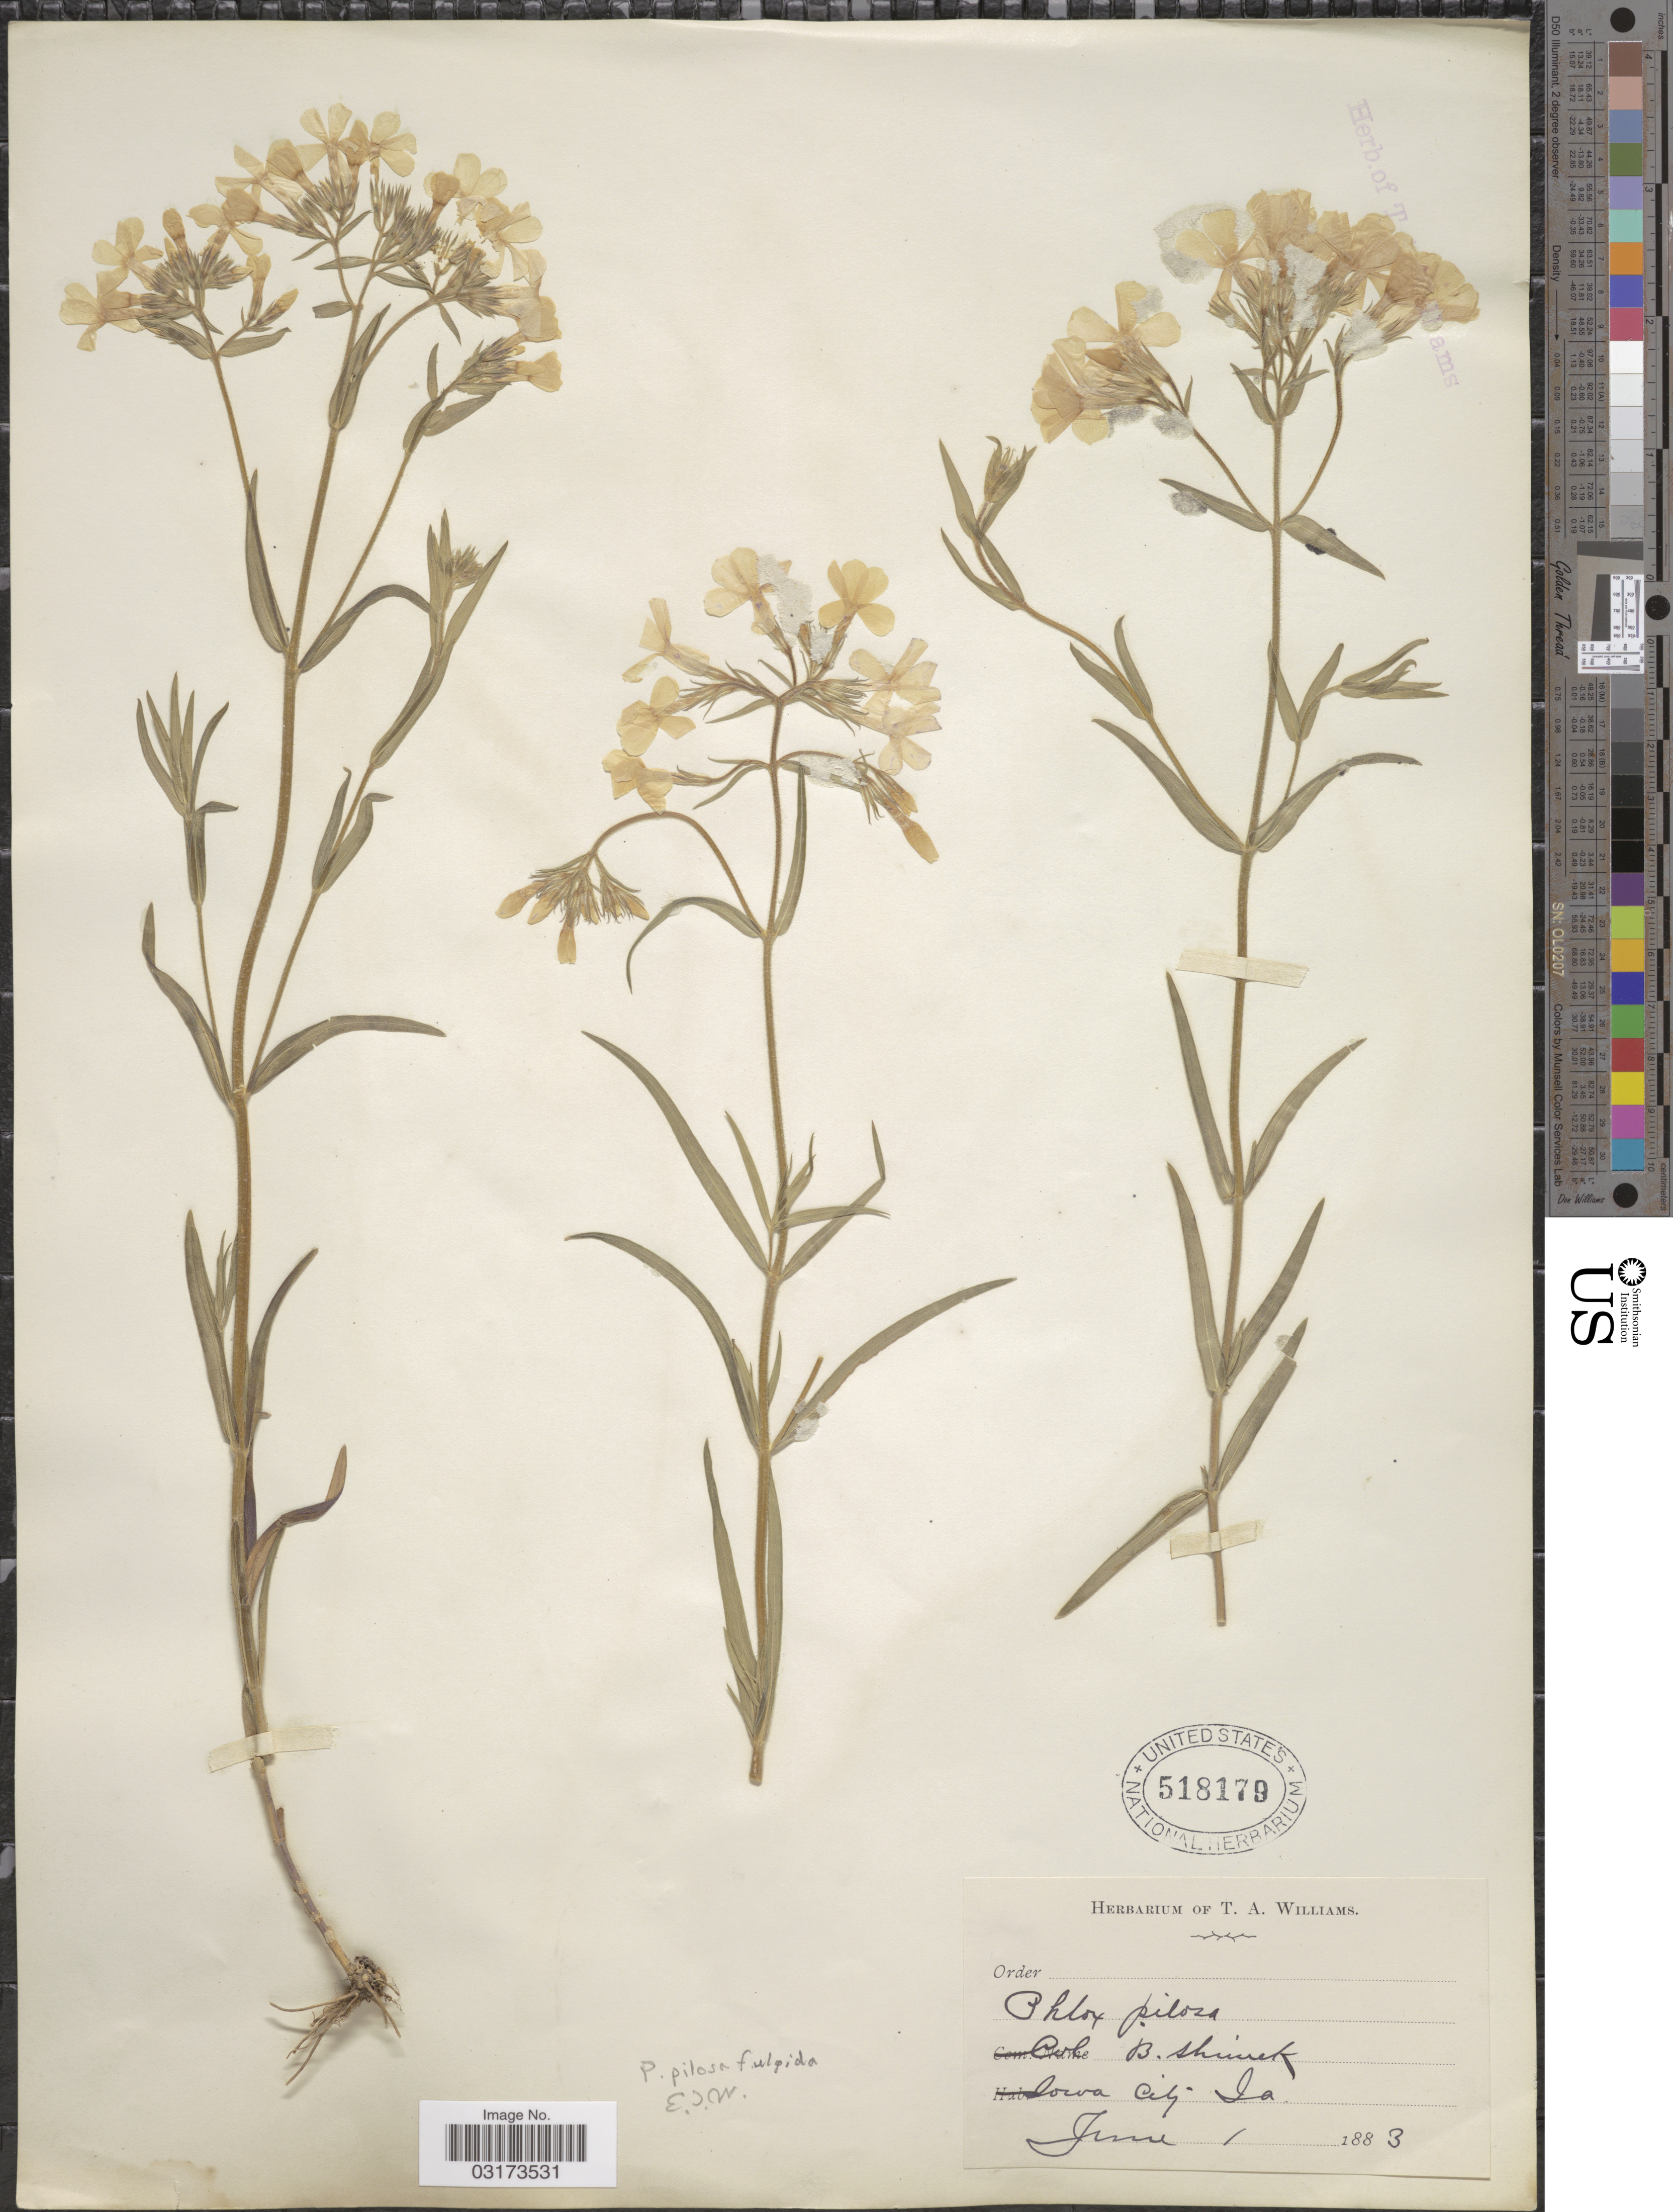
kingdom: Plantae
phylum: Tracheophyta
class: Magnoliopsida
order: Ericales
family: Polemoniaceae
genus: Phlox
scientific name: Phlox pilosa subsp. fulgida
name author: (Wherry) Wherry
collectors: B. Shimek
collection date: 1883-06-01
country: United States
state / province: Iowa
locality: Iowa City.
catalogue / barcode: US 518179